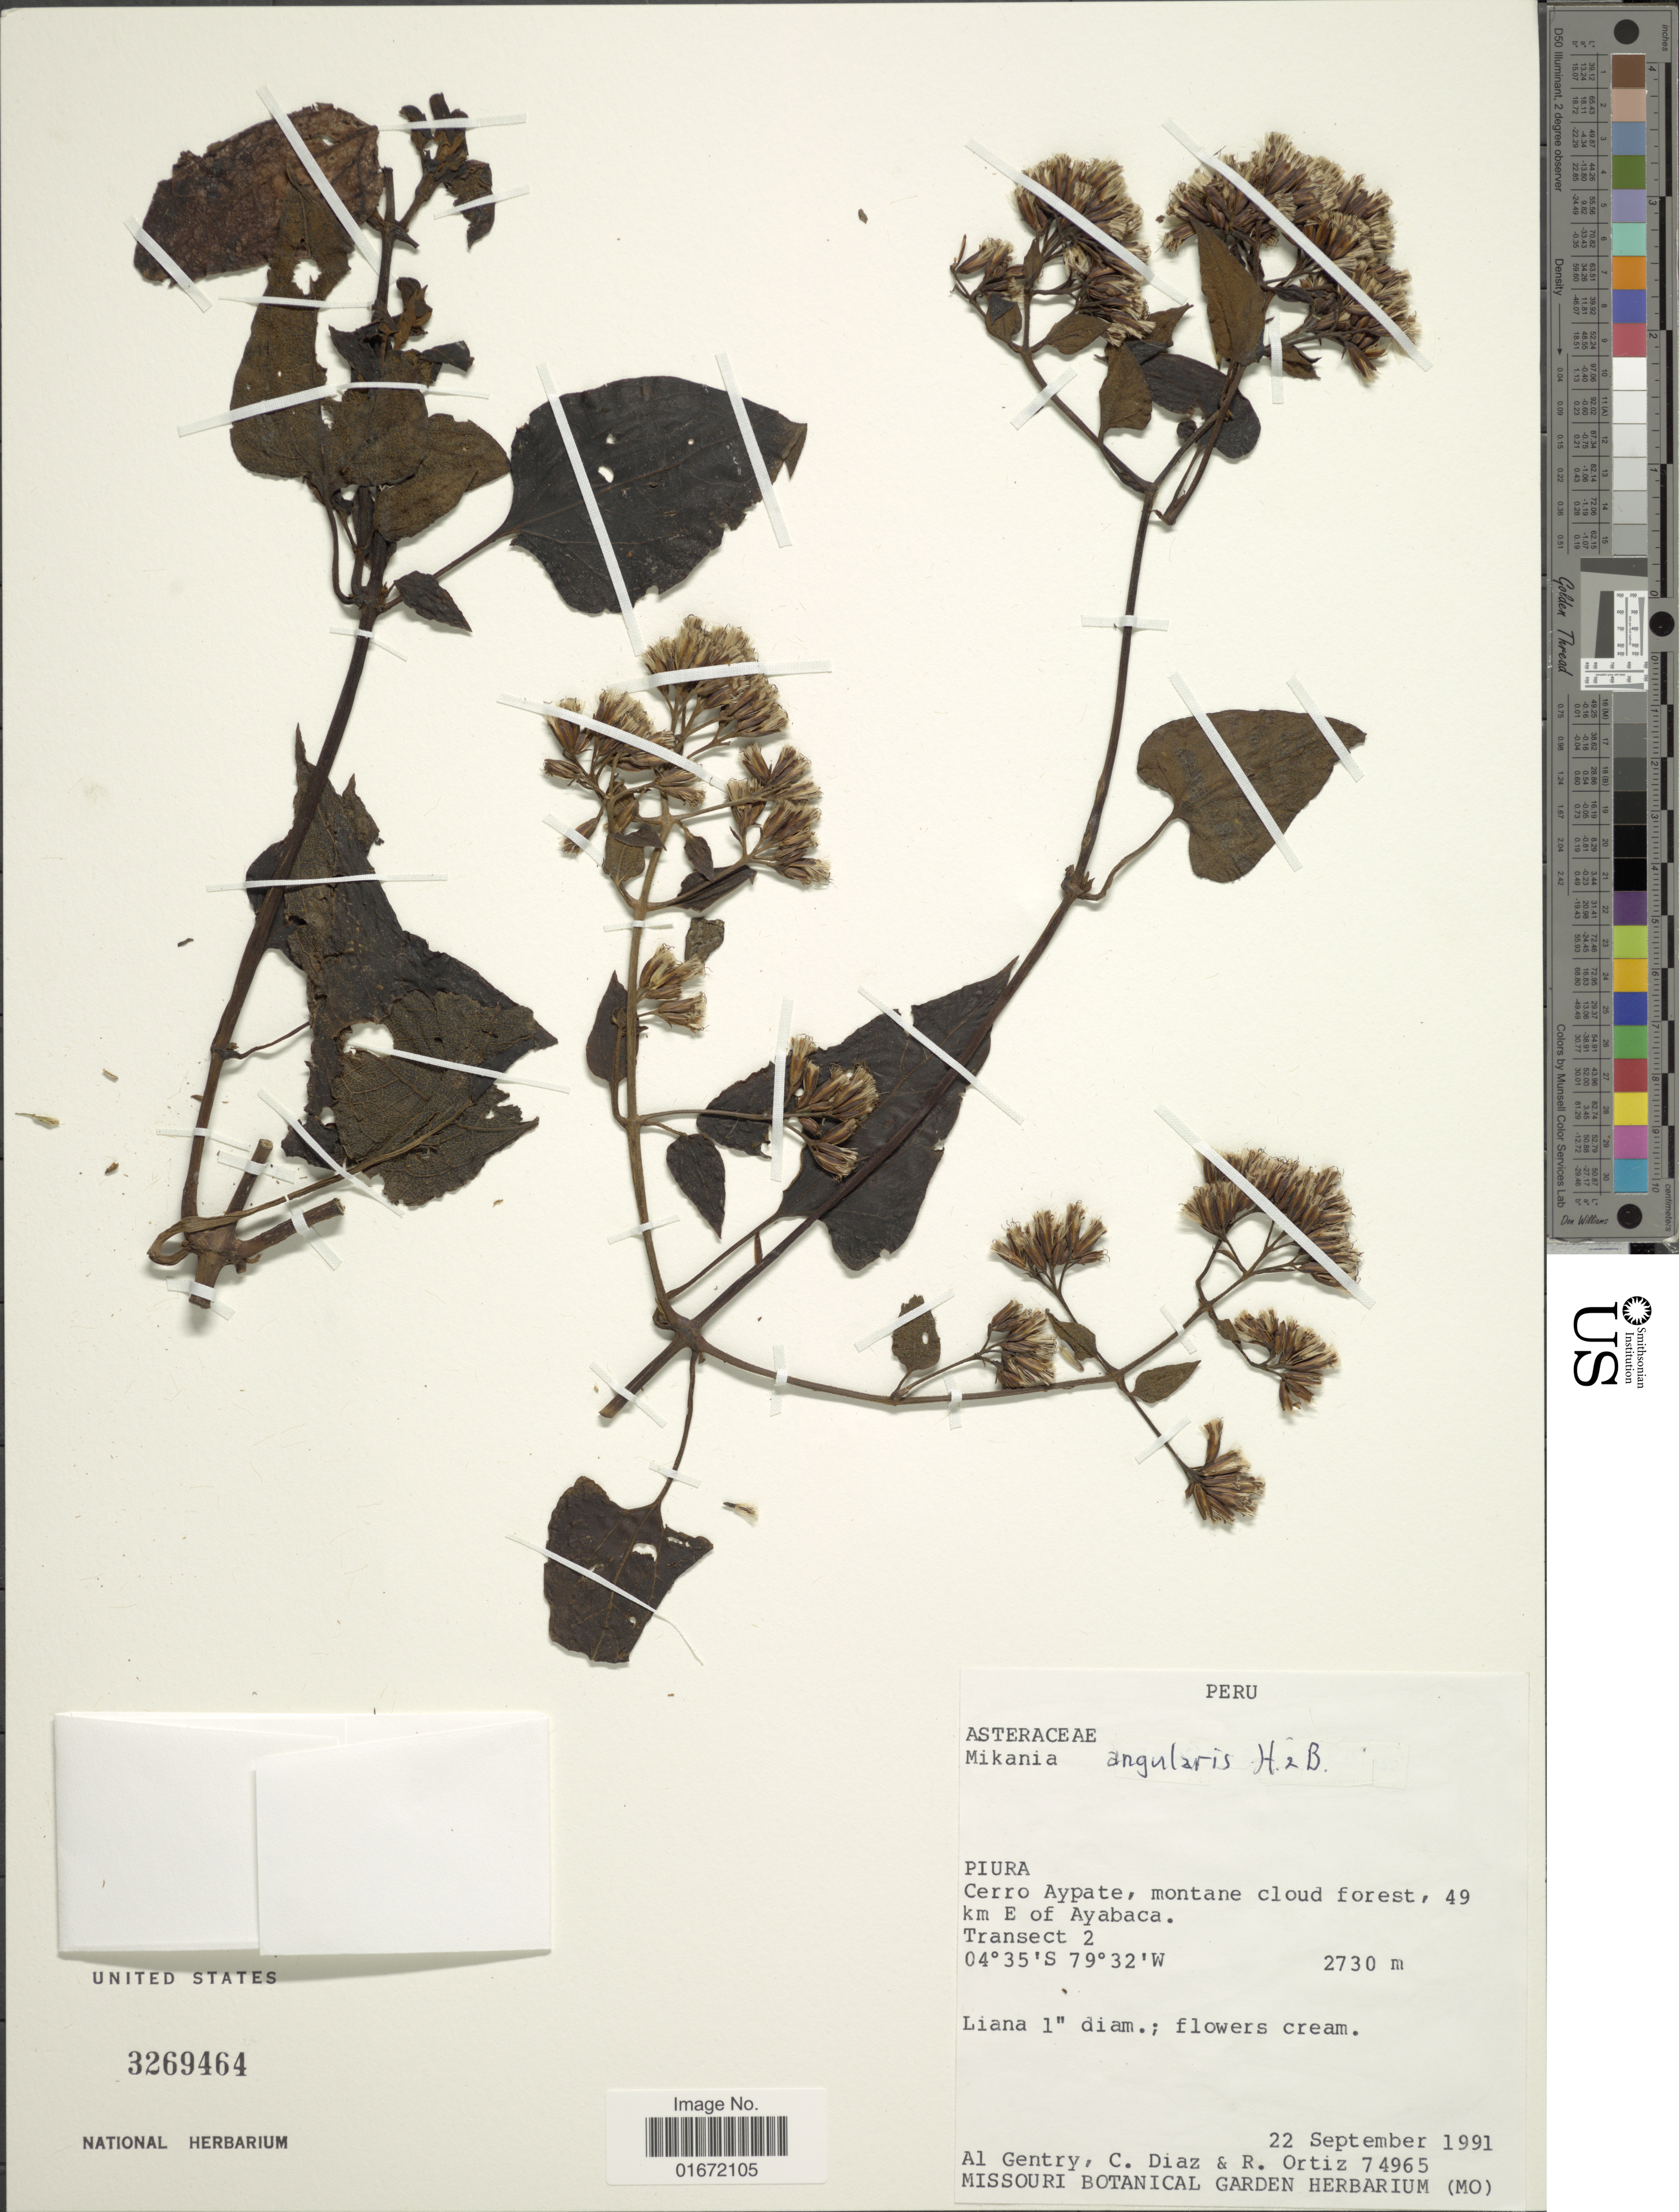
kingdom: Plantae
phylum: Tracheophyta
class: Magnoliopsida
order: Asterales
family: Asteraceae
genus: Mikania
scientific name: Mikania angularis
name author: Humb. & Bonpl.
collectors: A. H. Gentry, C. Díaz & R. Ortíz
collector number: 74965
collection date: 1991-09-22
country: Peru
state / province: Piura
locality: Piura. Cerro Aypate, montane cloud forest, 49 km E of Ayabaca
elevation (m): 2730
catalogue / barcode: US 3269464